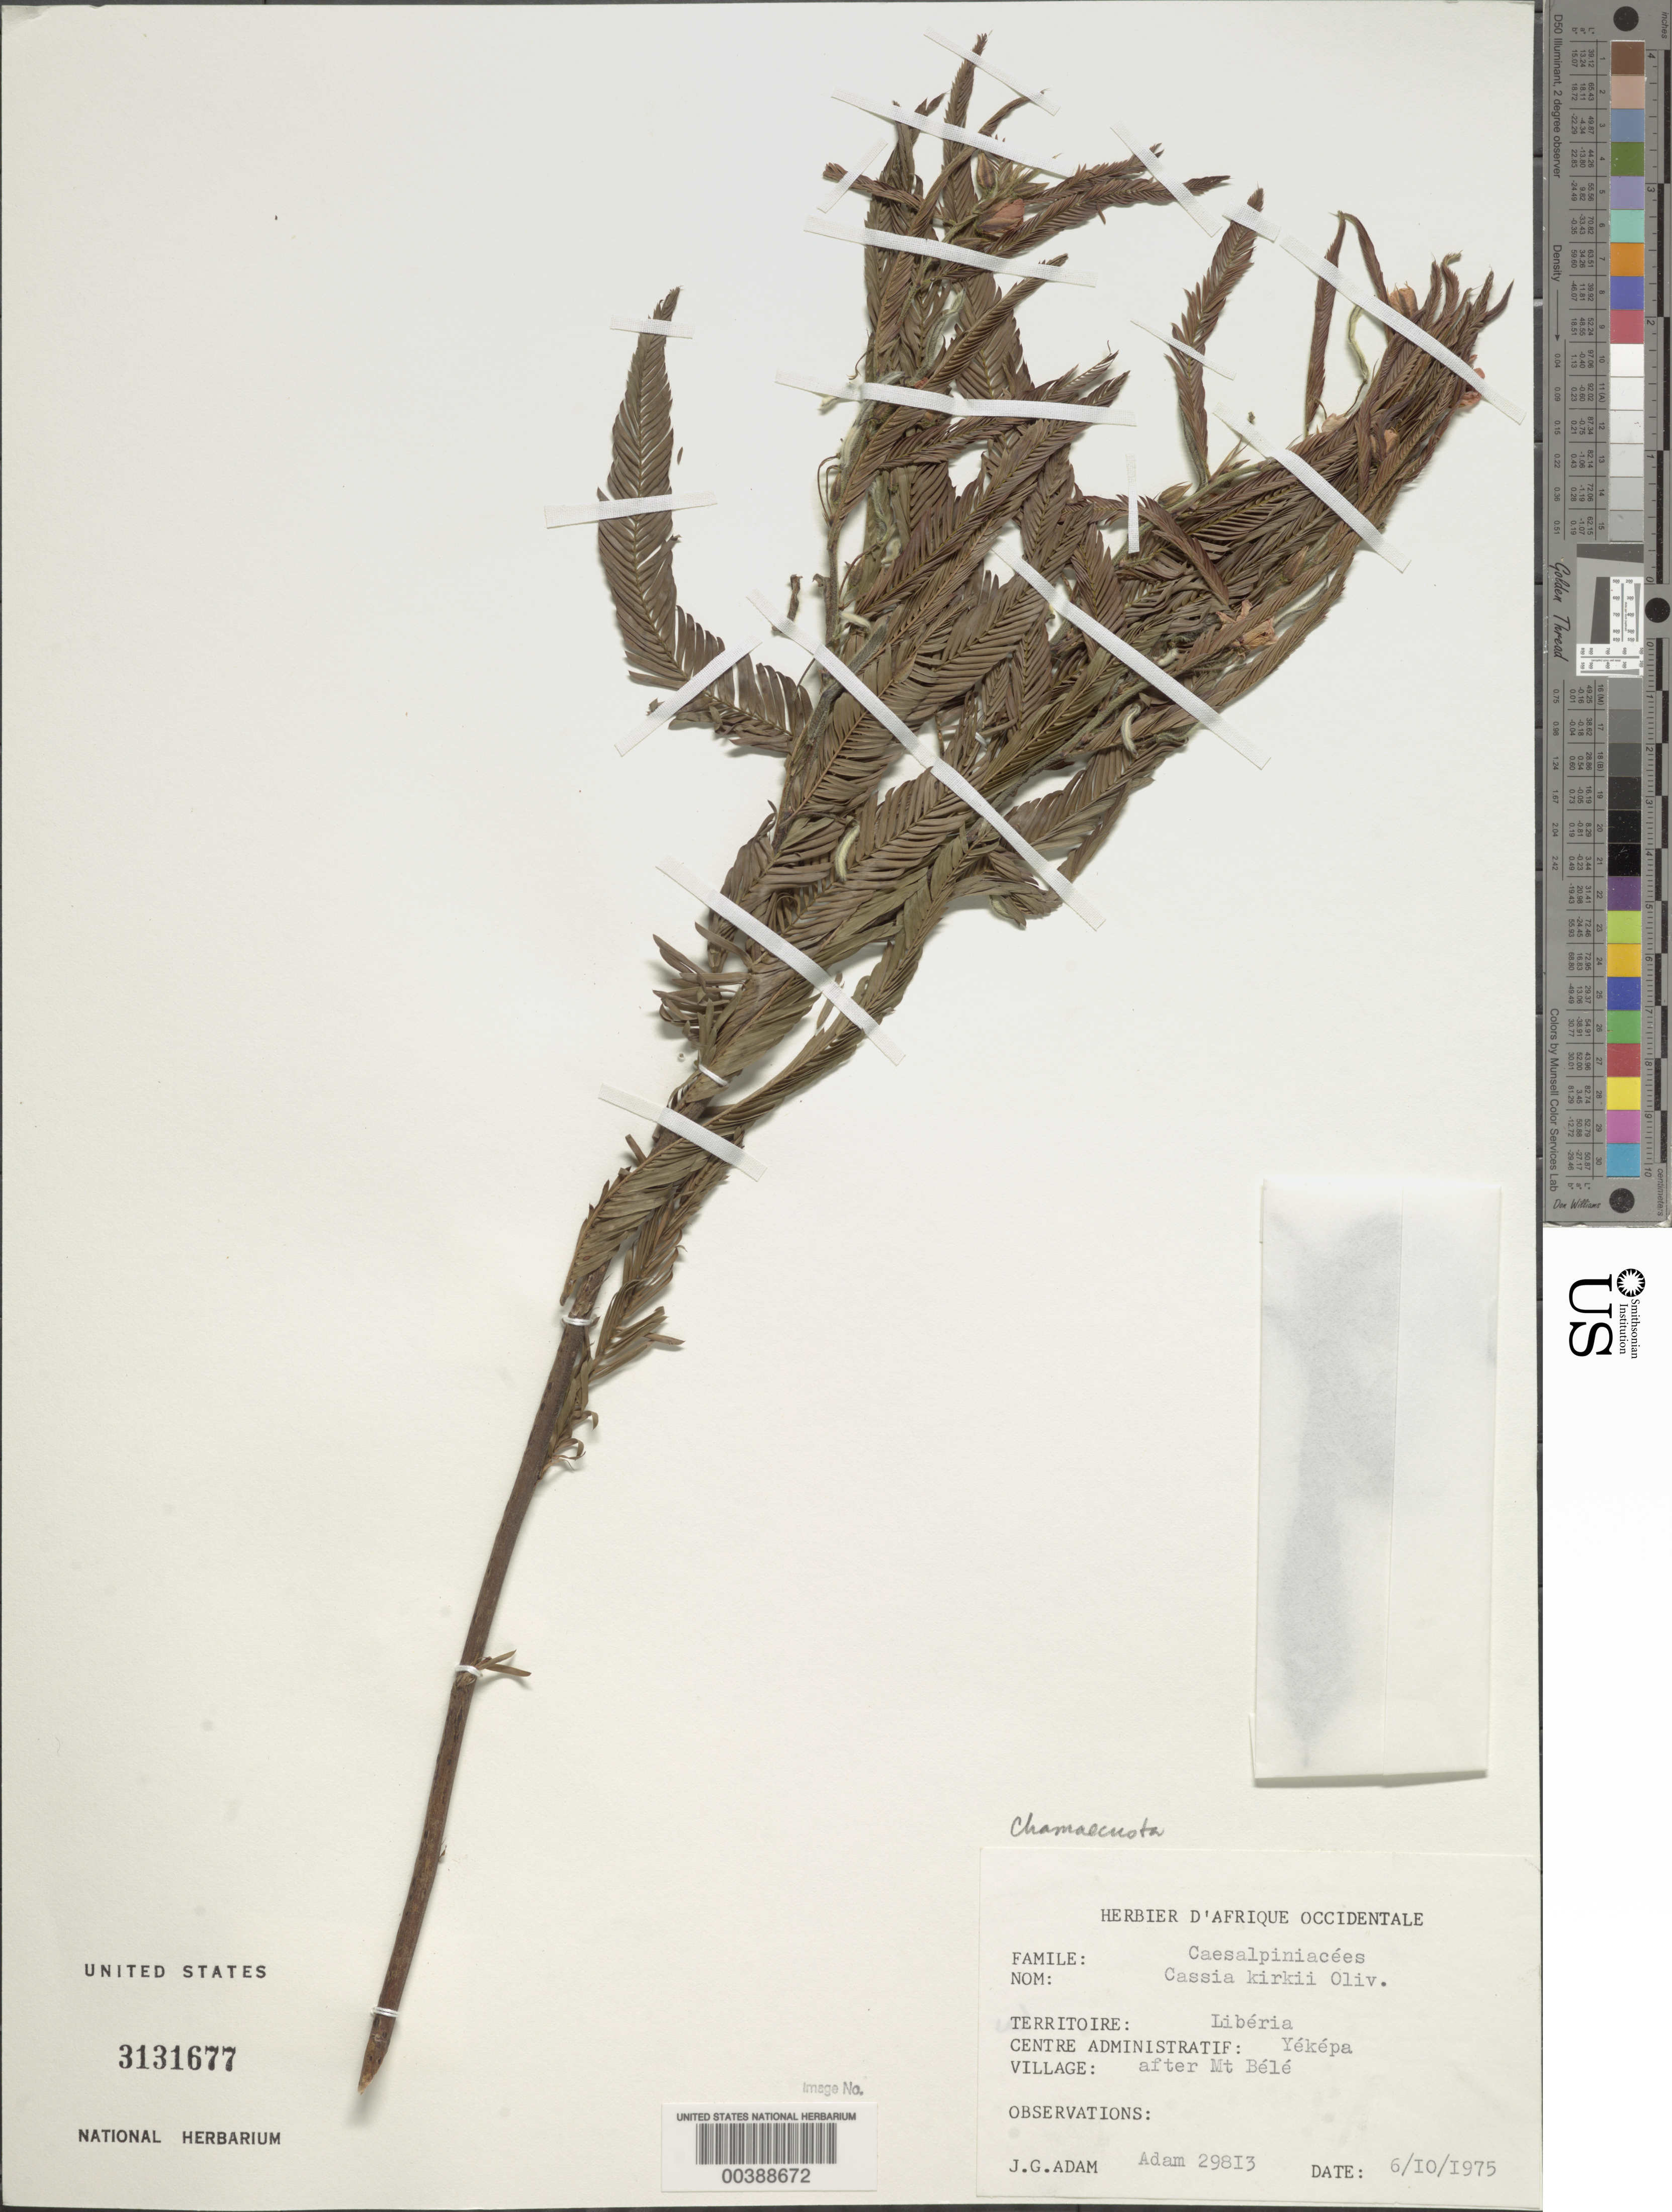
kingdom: Plantae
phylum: Tracheophyta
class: Magnoliopsida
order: Fabales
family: Fabaceae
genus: Chamaecrista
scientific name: Chamaecrista kirkii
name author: (Oliv.) Standl.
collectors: J. Adam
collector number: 29813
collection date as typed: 06 Oct 1975 or 10 Jun 1975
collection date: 1975-06-10 or 1975-10-06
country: Liberia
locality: Yekepa; after mt. bele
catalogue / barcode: US 3131677